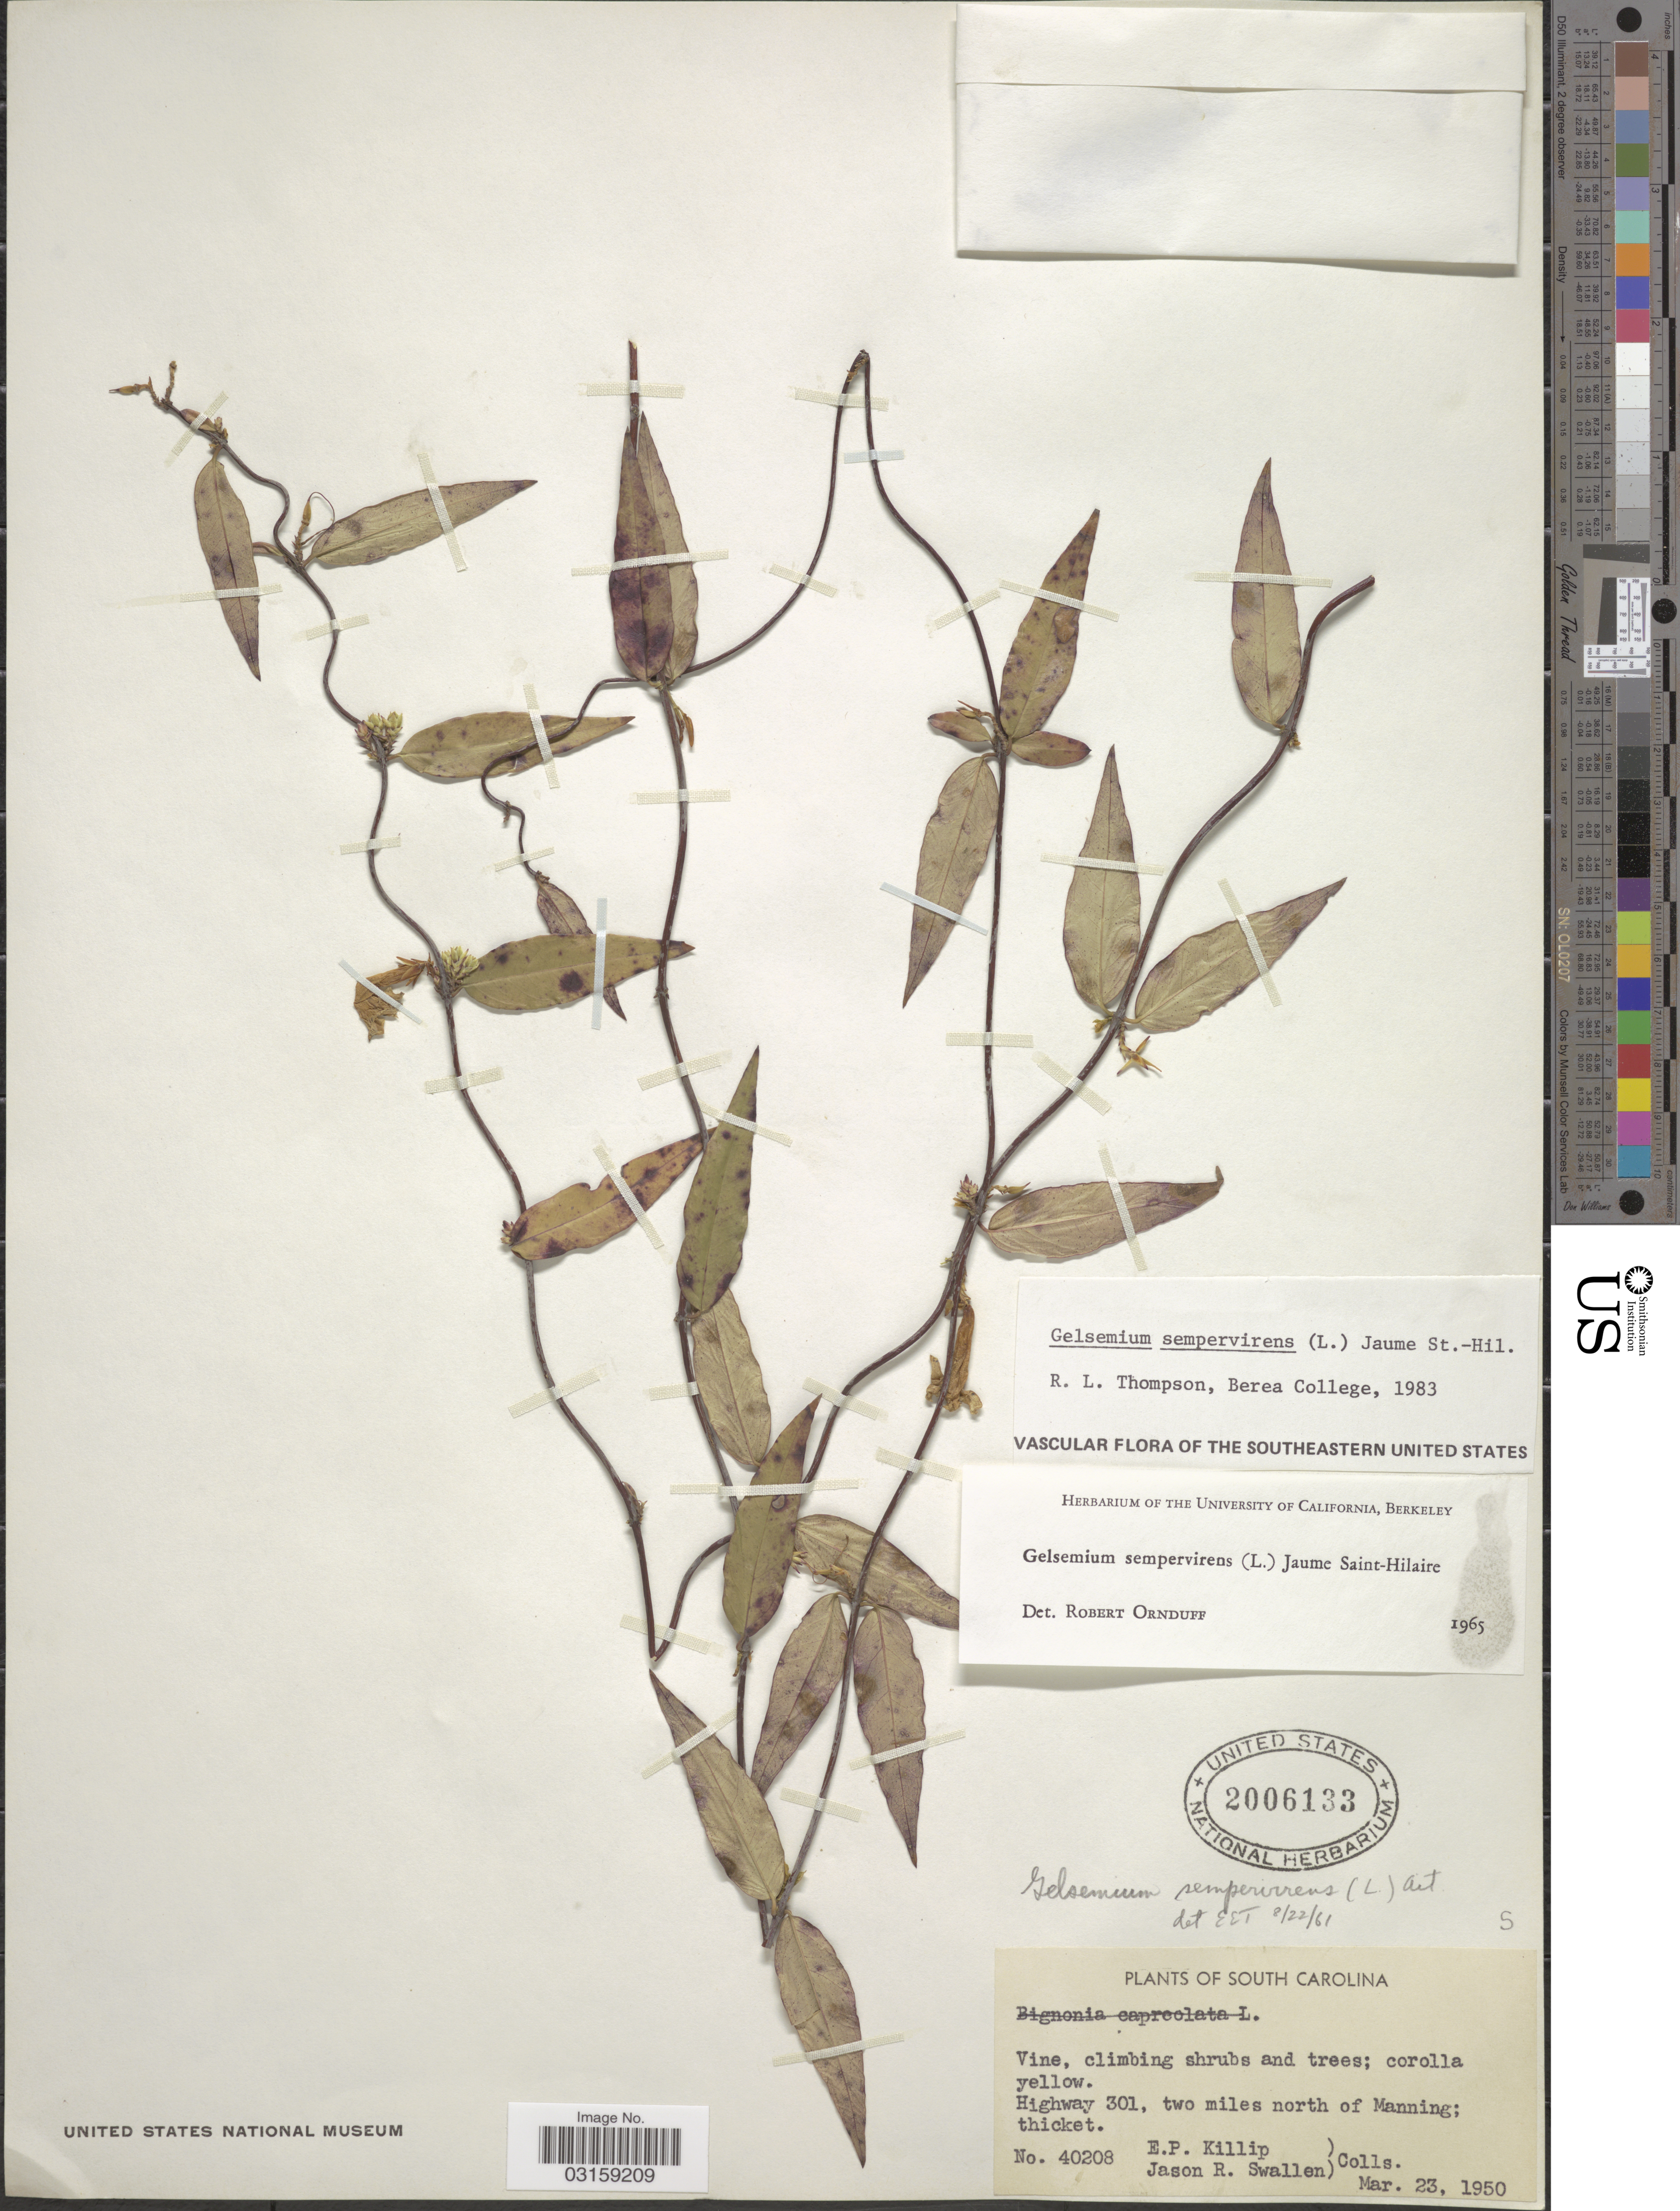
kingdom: Plantae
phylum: Tracheophyta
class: Magnoliopsida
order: Gentianales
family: Gelsemiaceae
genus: Gelsemium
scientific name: Gelsemium sempervirens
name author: (L.) J. St.-Hil.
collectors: E. P. Killip & J. R. Swallen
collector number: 40208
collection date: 1950-03-23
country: United States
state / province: South Carolina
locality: Highway 301, two miles north of Manning.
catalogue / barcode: US 2006133